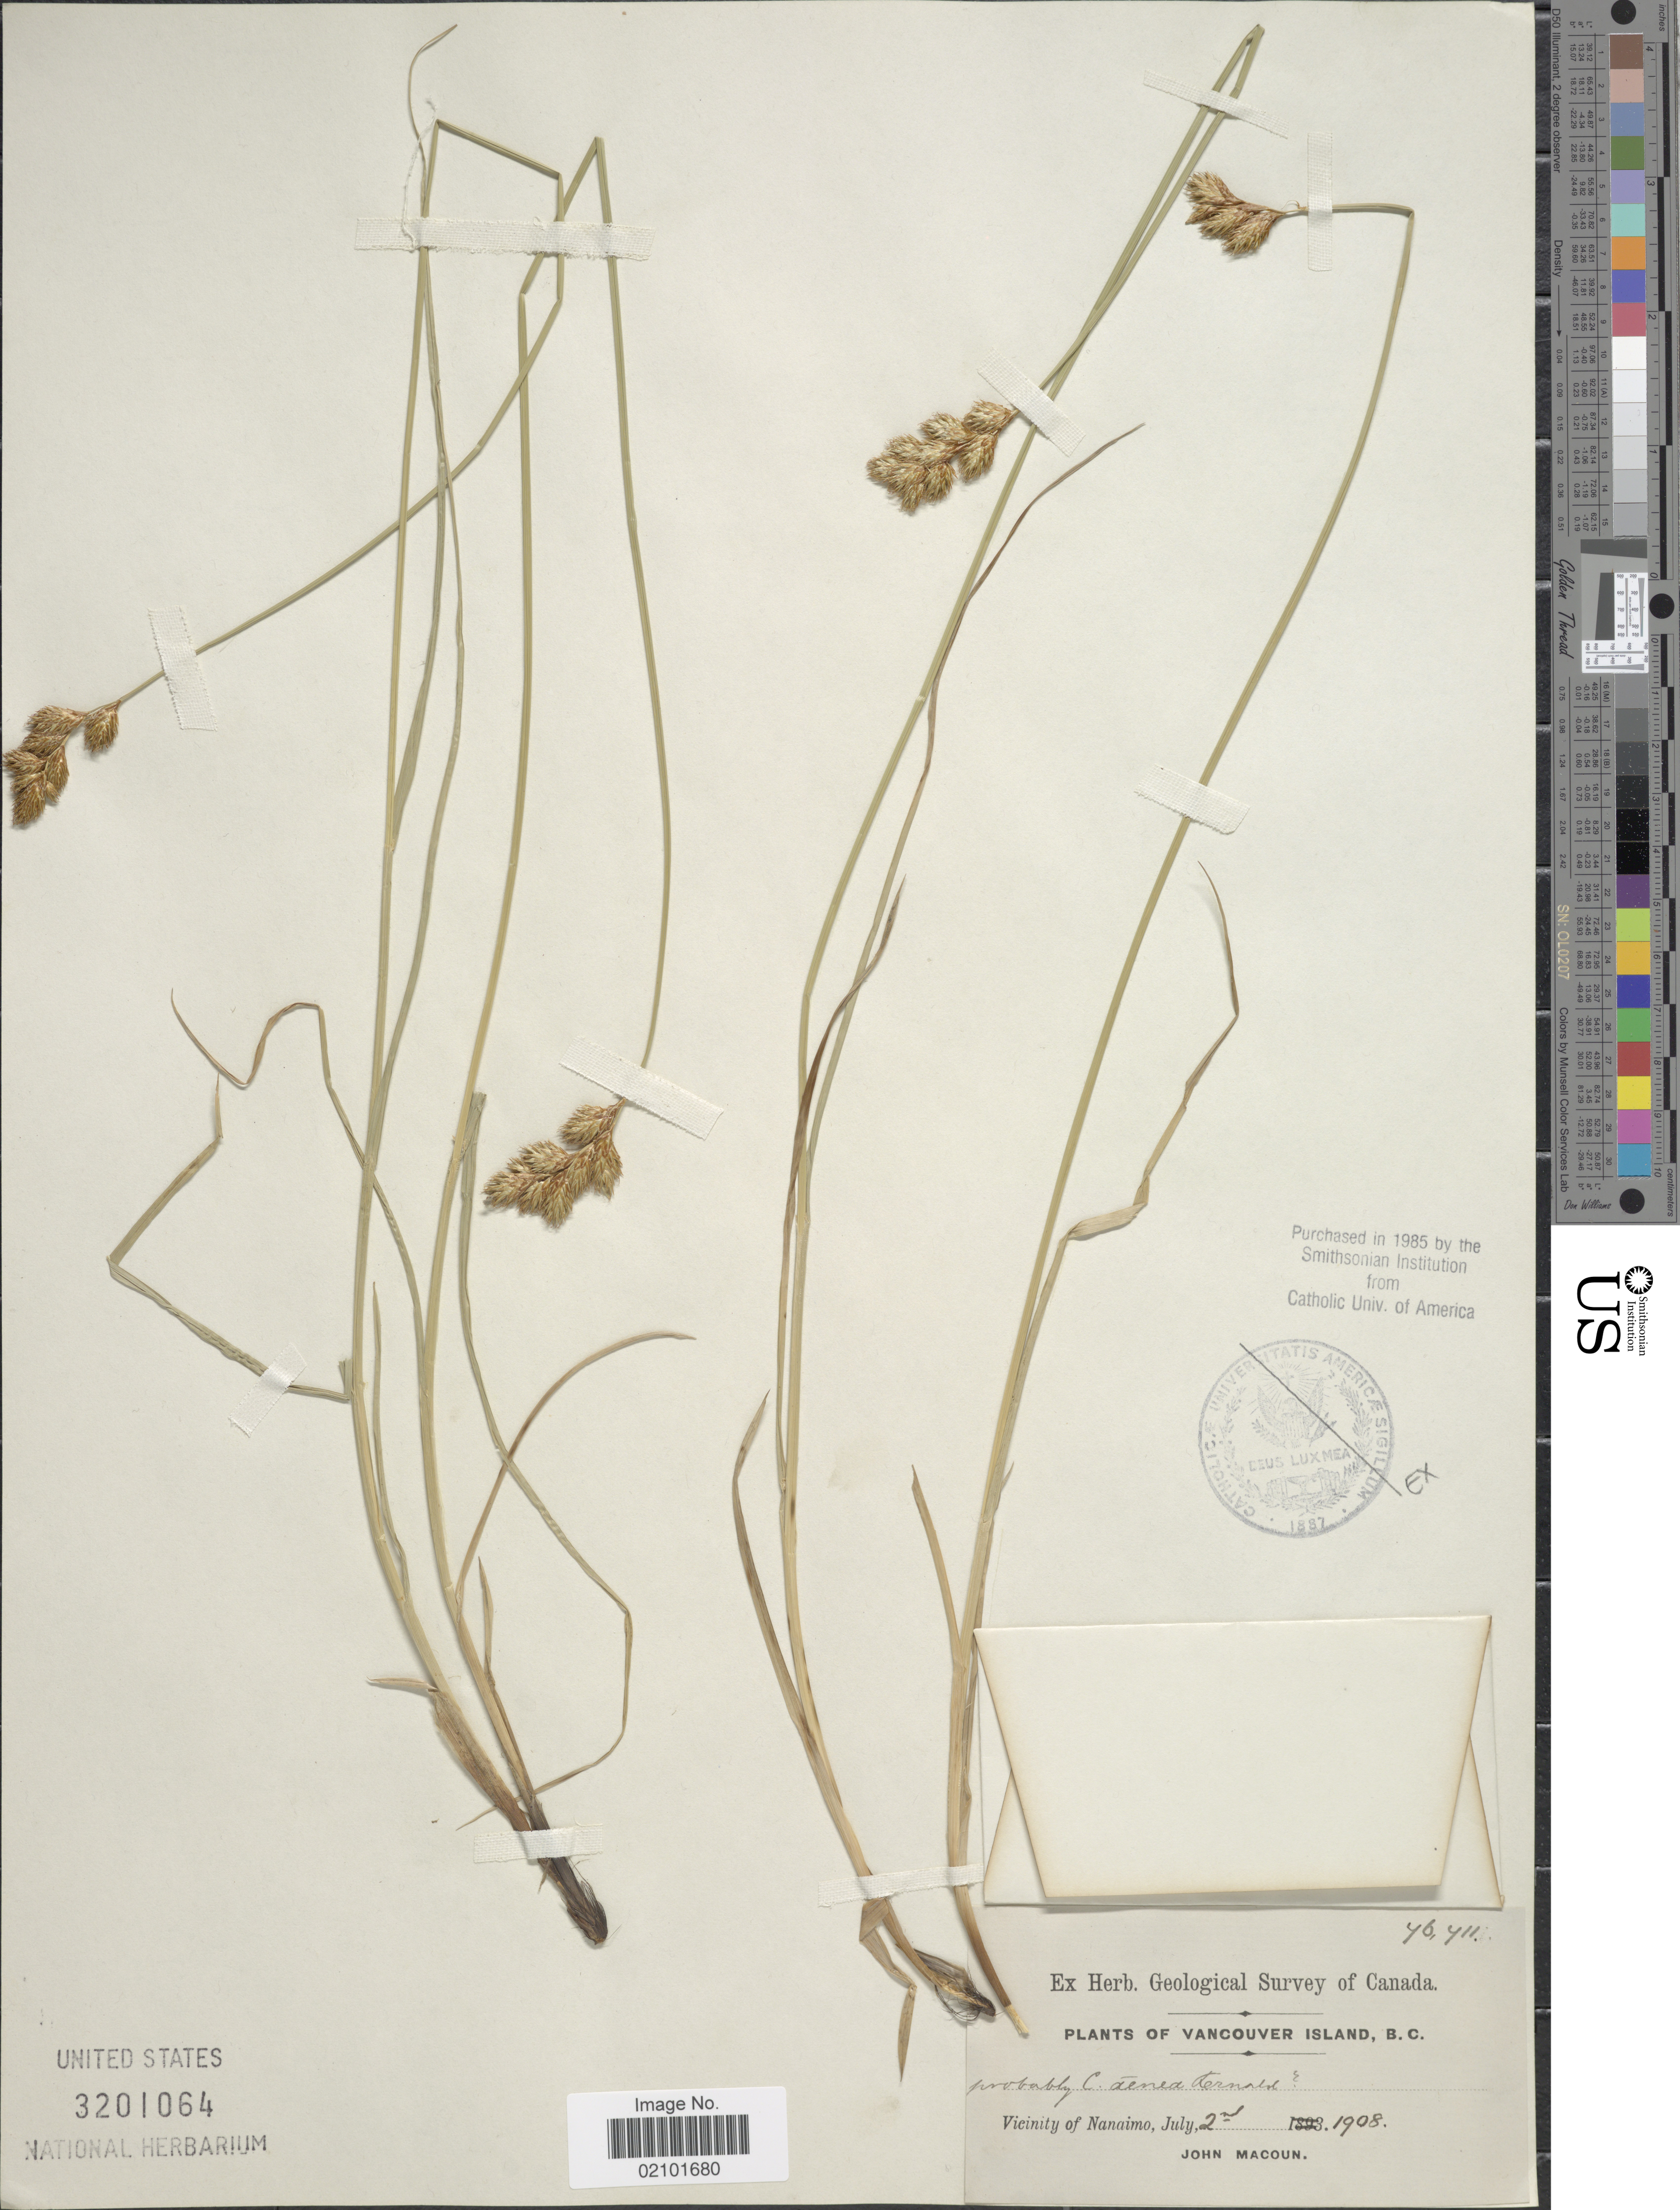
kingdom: Plantae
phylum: Tracheophyta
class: Liliopsida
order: Poales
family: Cyperaceae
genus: Carex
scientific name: Carex foenea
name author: Willd.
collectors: J. Macoun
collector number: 46411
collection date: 1908-07-02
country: Canada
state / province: British Columbia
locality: Vancouver Island. Vicinity of Nanaimo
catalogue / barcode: US 3201064